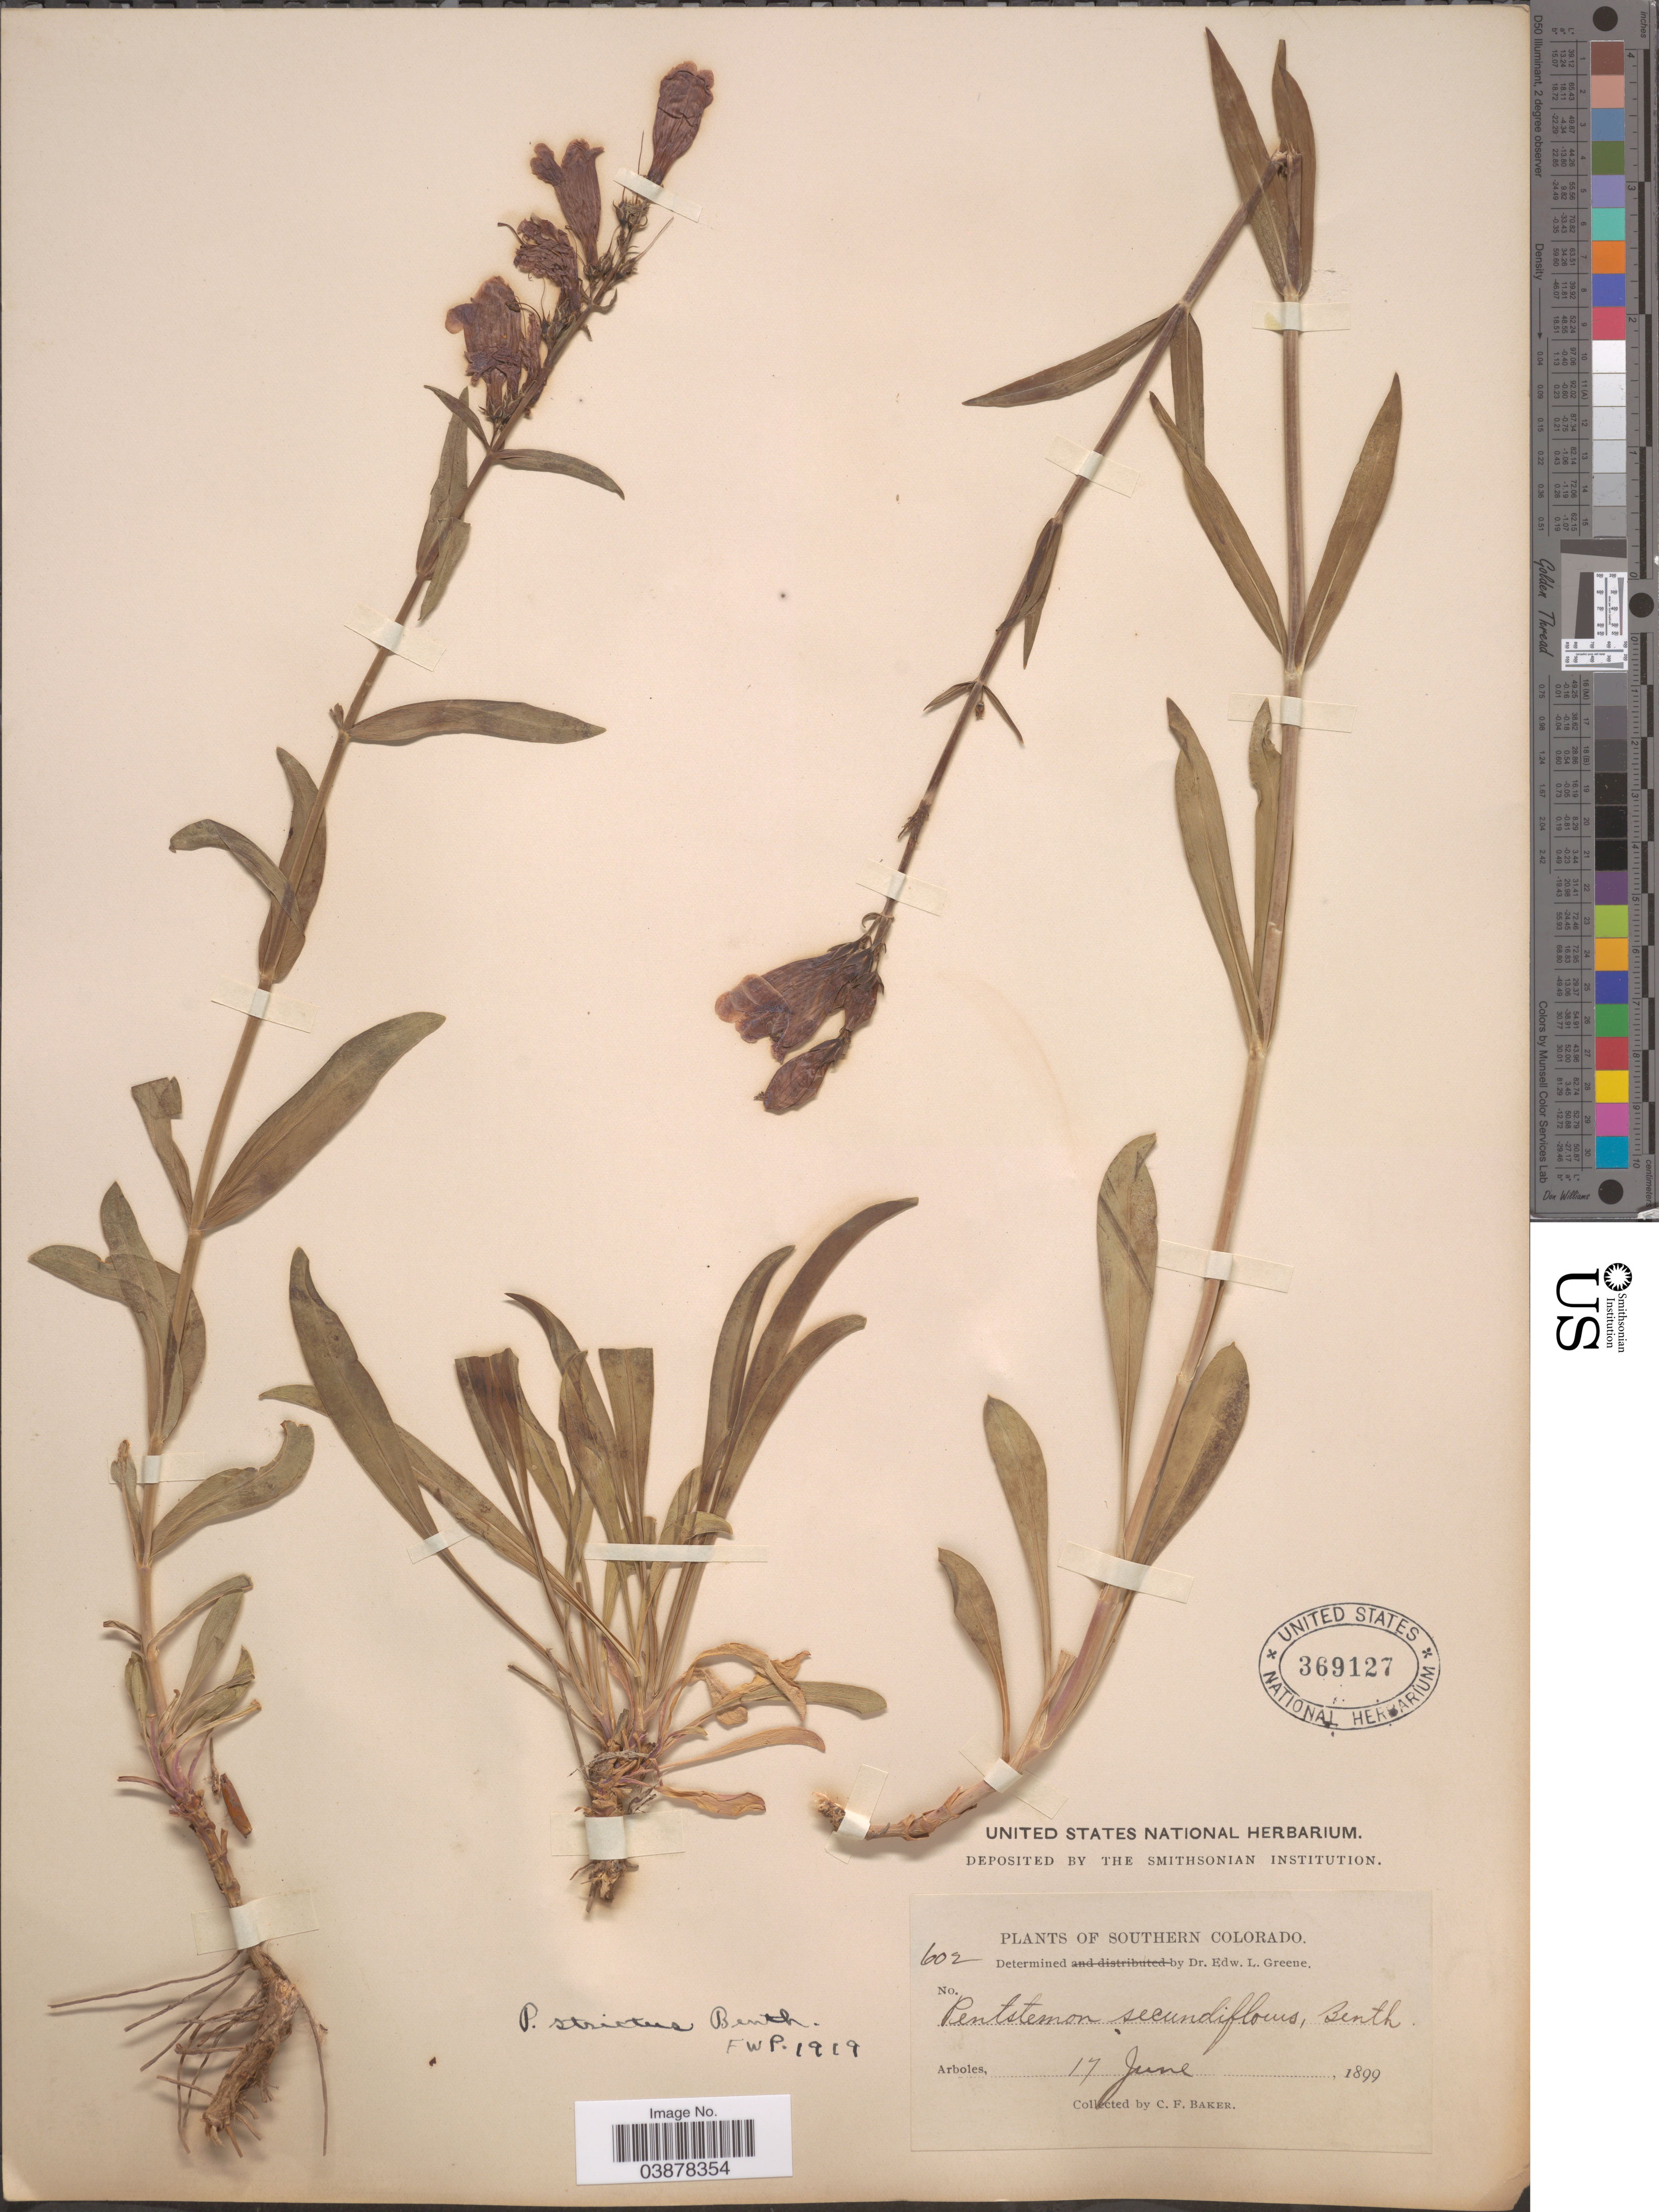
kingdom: Plantae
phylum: Tracheophyta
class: Magnoliopsida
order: Lamiales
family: Plantaginaceae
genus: Penstemon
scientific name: Penstemon strictus subsp. strictus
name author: Benth.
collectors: C. F. Baker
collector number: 602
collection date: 1899-06-17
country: United States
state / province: Colorado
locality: Southern Colorado.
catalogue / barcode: US 369127